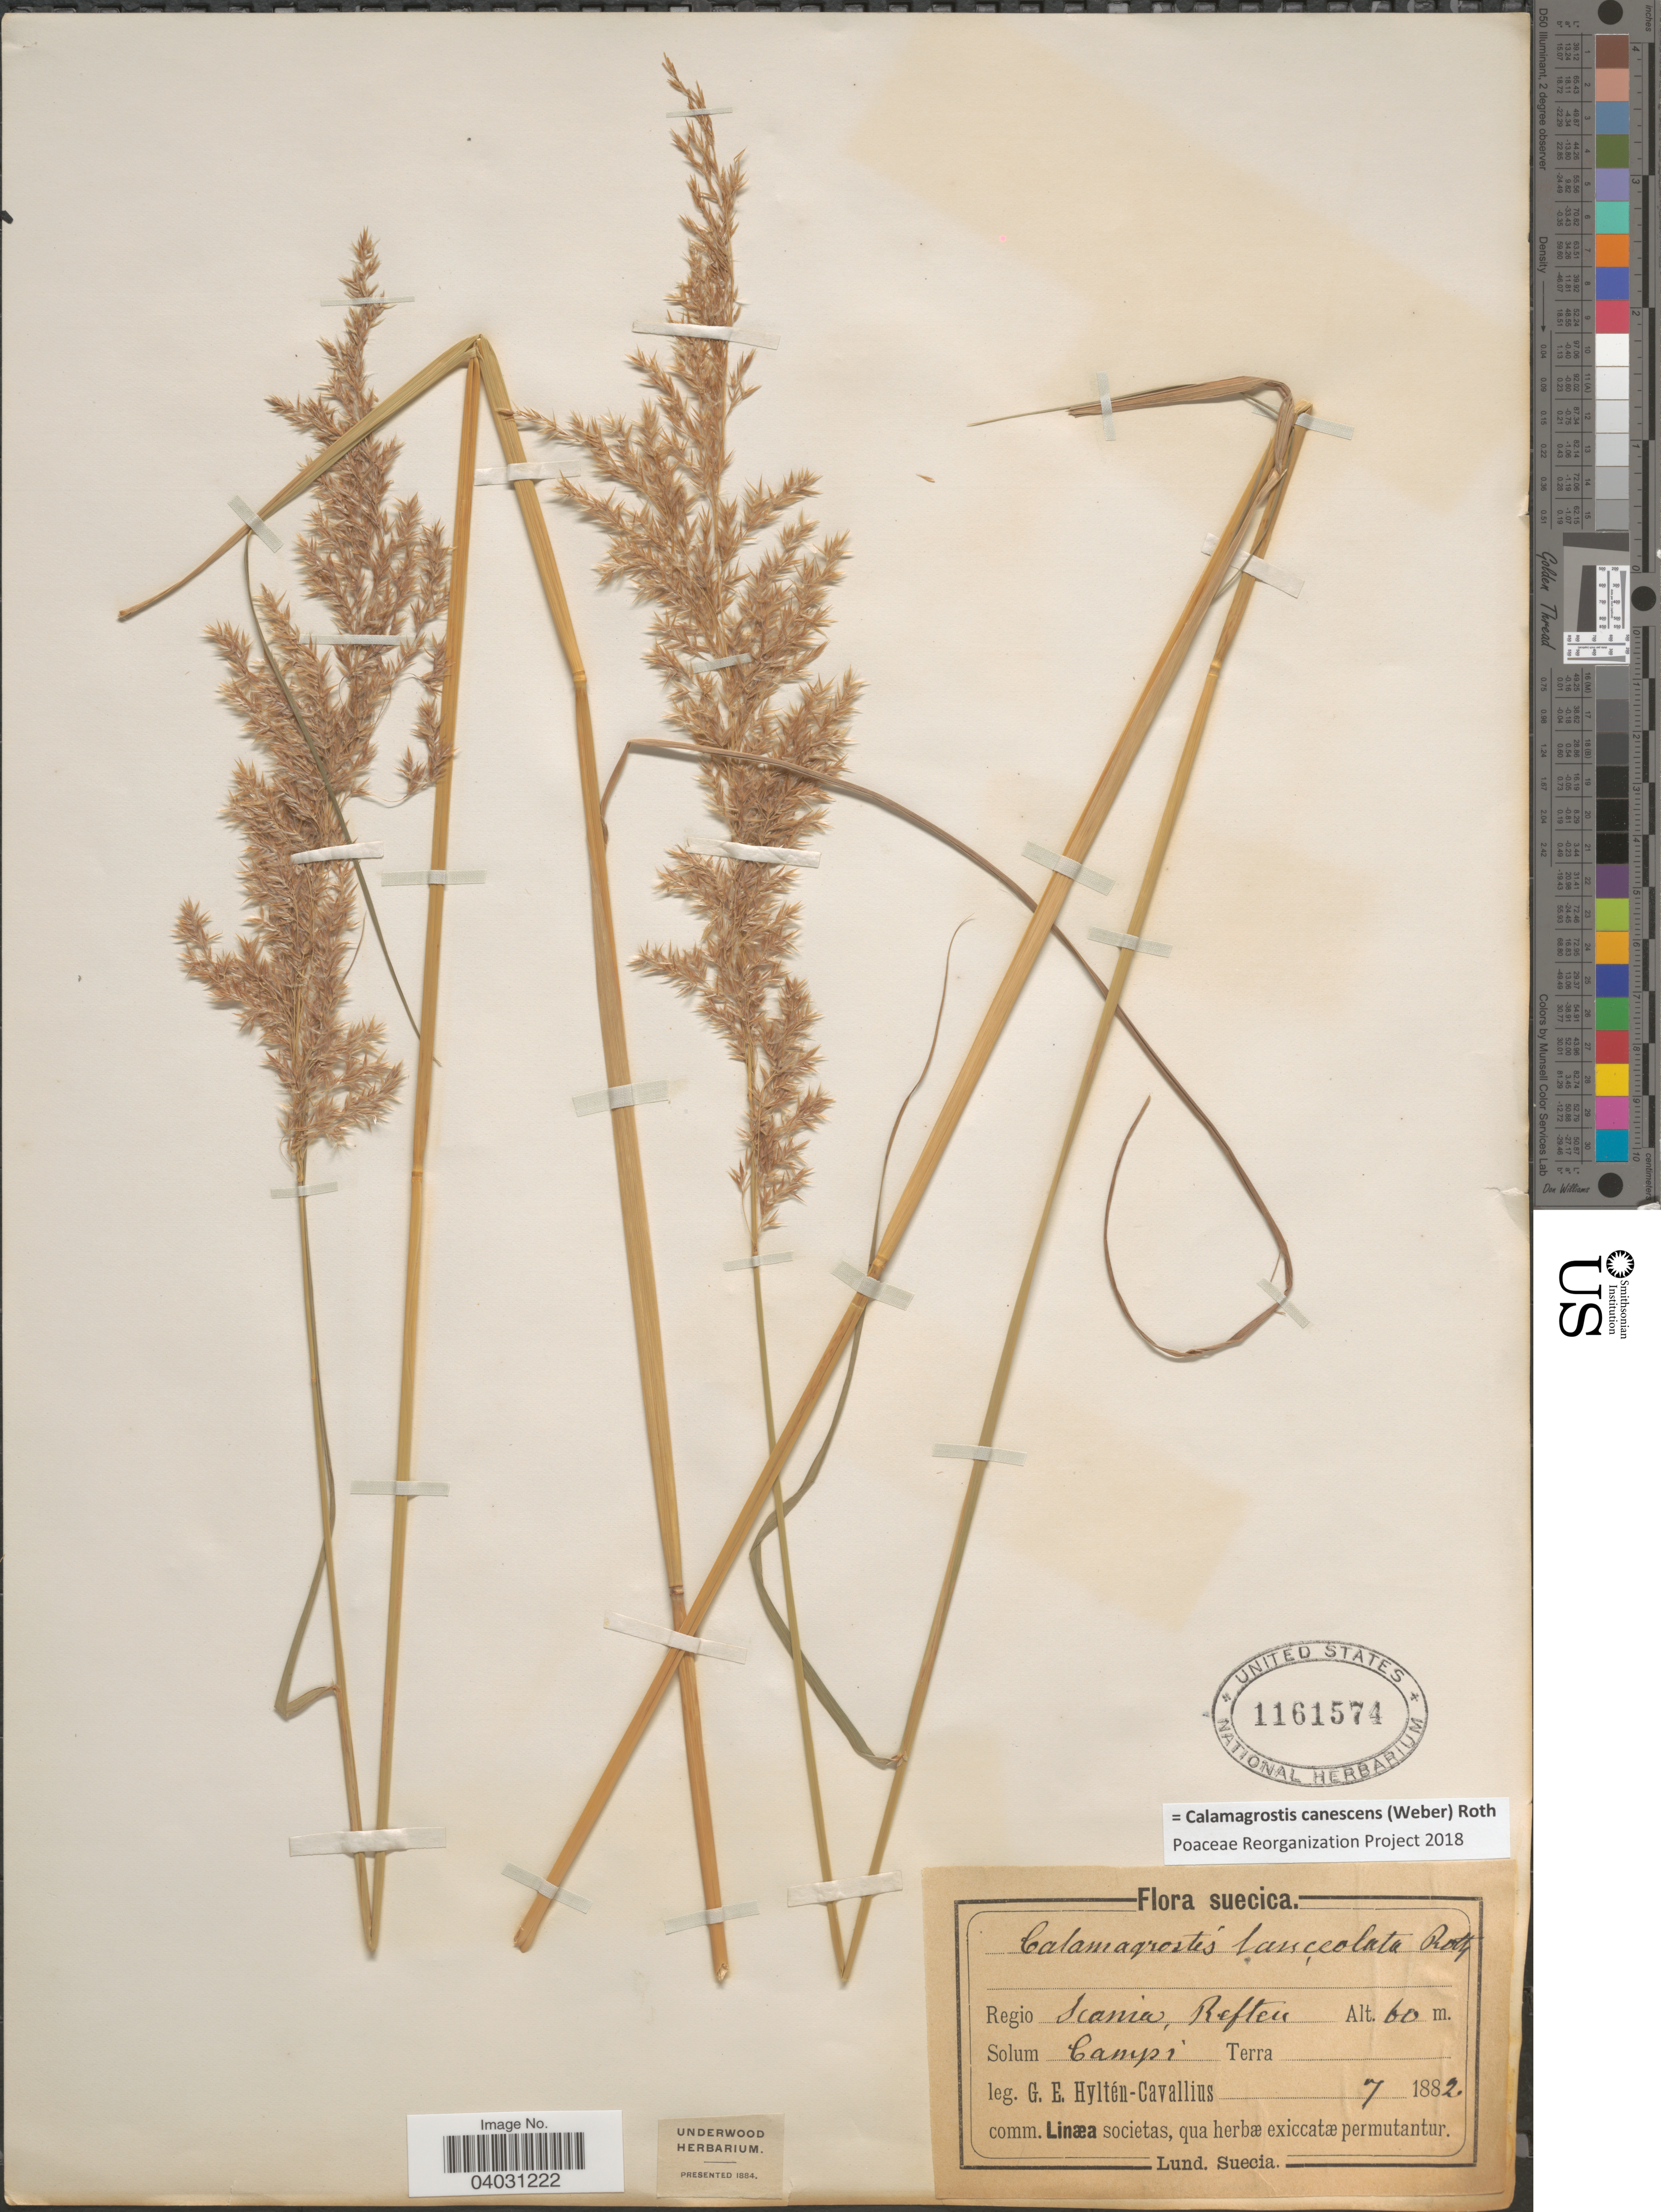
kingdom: Plantae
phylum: Tracheophyta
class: Liliopsida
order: Poales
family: Poaceae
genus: Calamagrostis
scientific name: Calamagrostis canescens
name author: (G.H. Weber) Roth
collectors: G. Hyltén-Cavallius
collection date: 1882-07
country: Sweden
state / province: Skåne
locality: Suecica. Regio Scania, Refteu. Solum Campi.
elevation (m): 60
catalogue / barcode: US 1161574